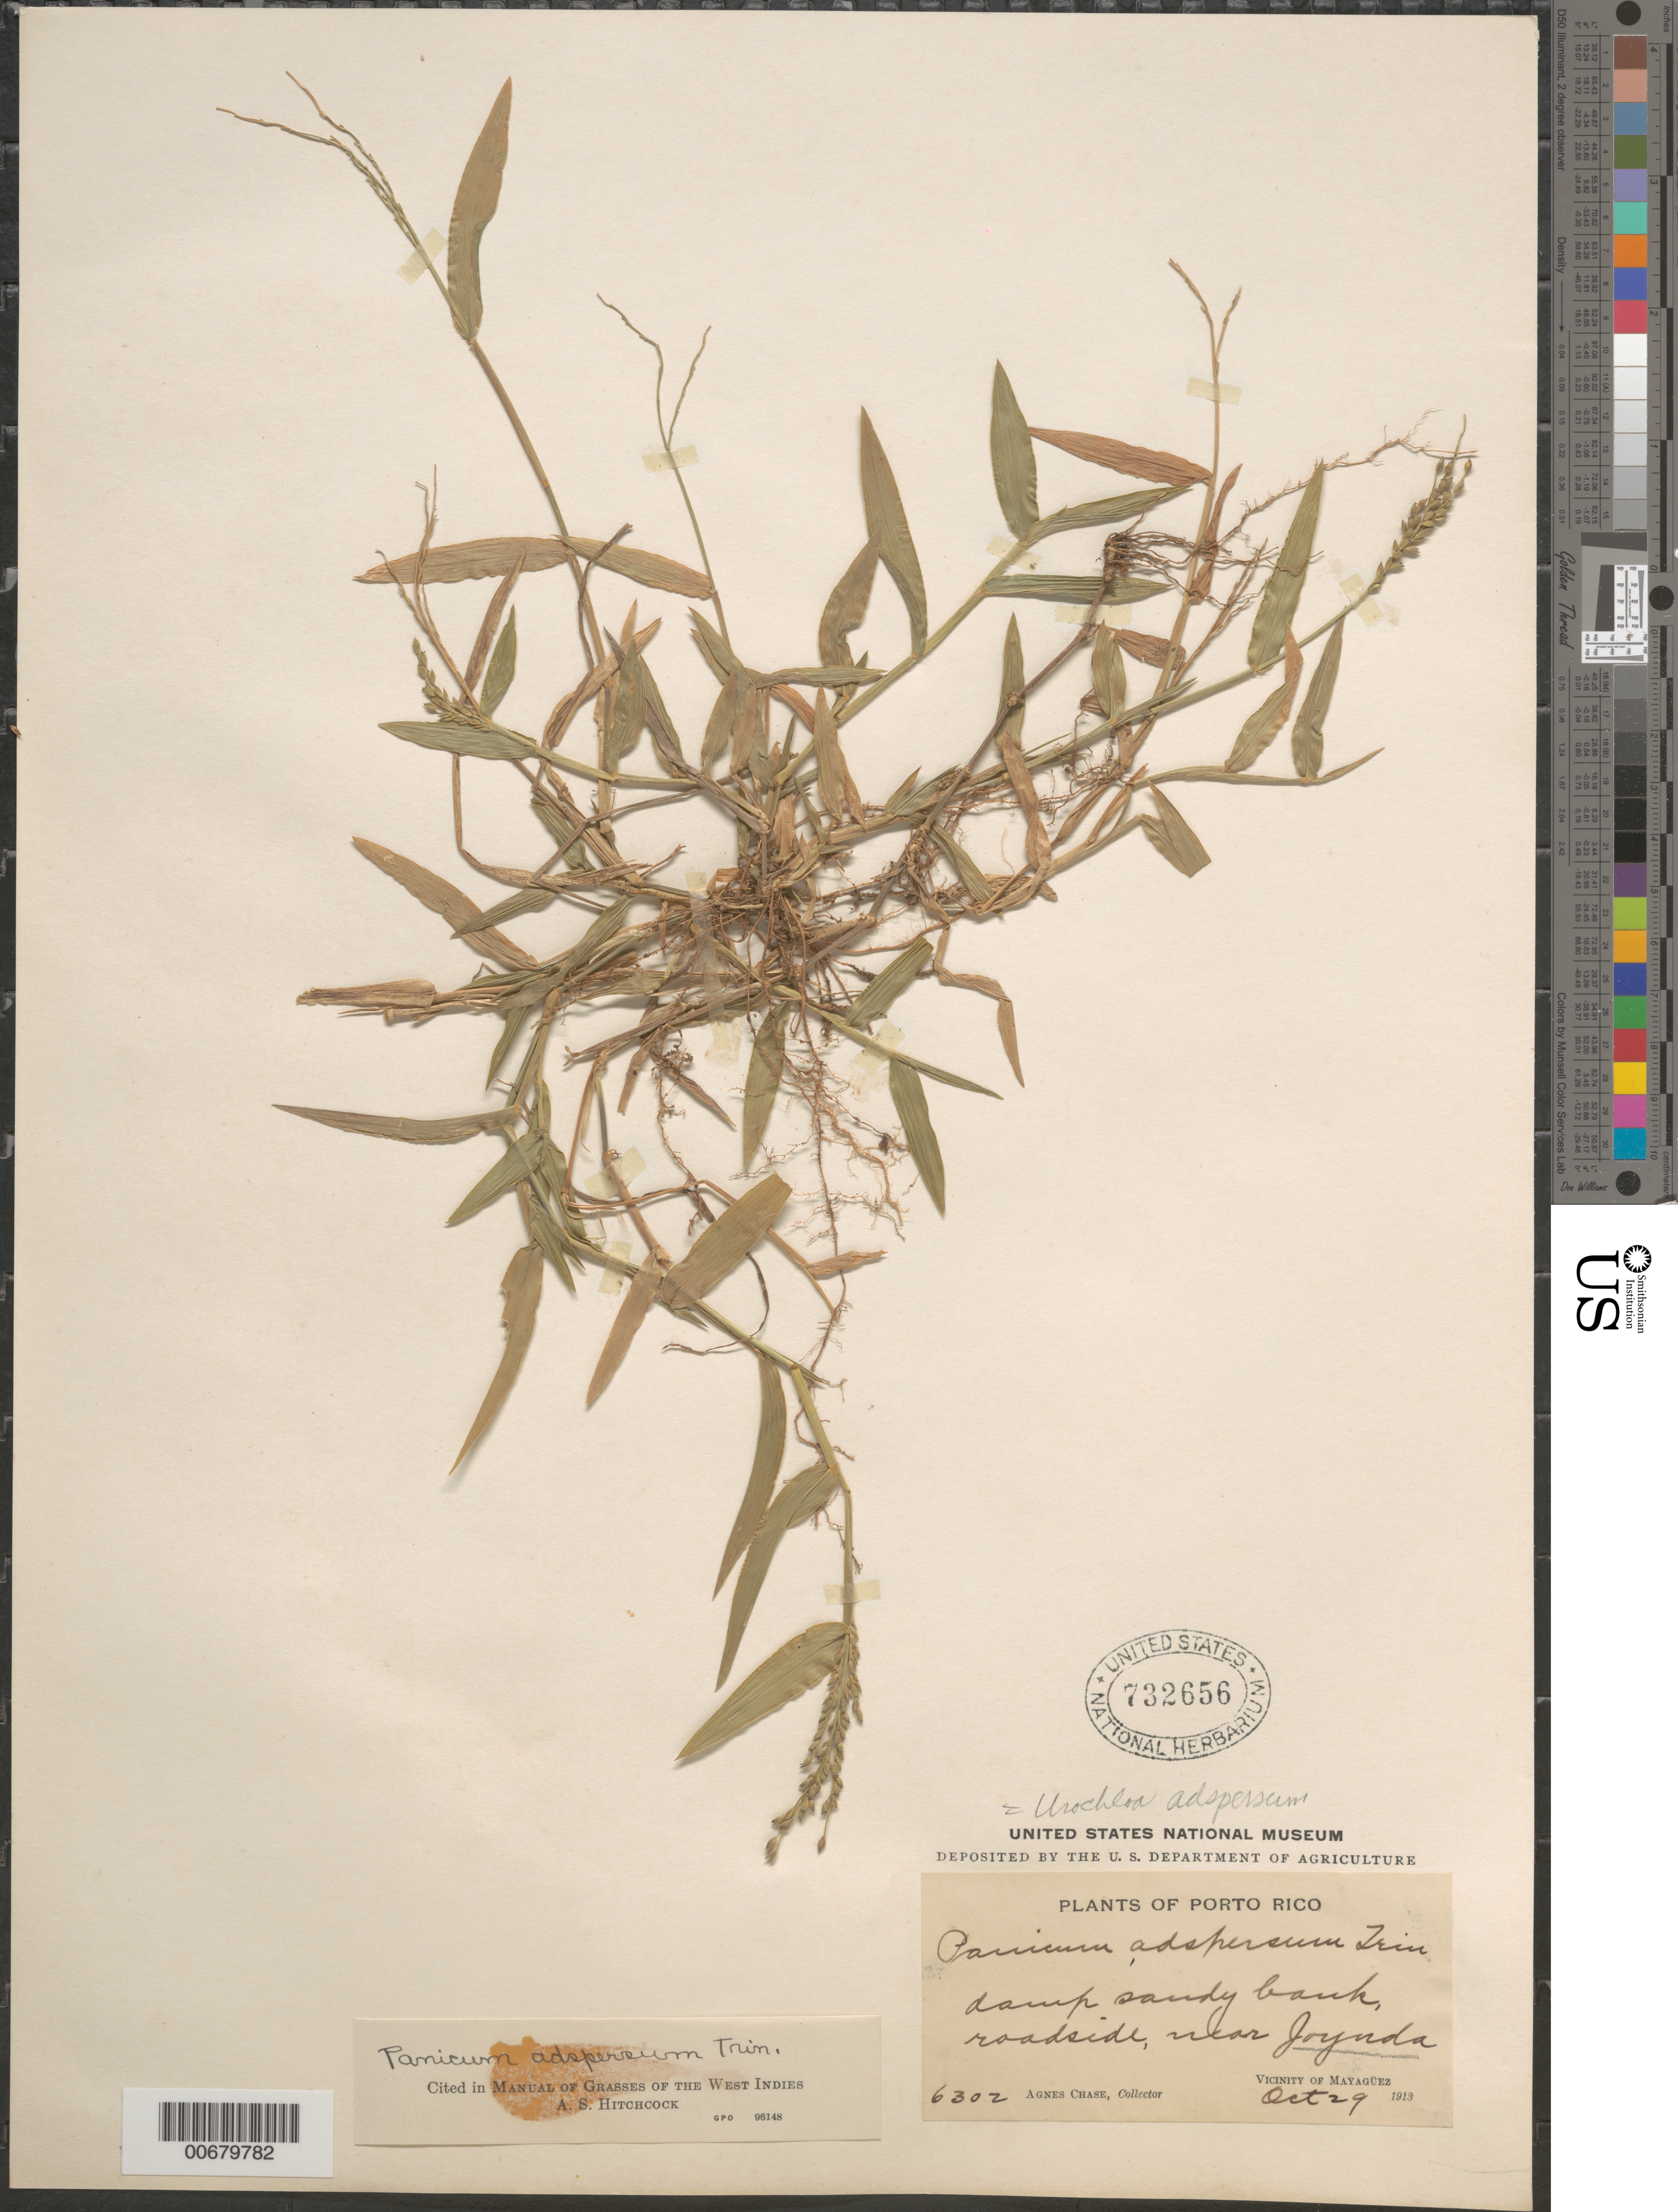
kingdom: Plantae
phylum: Tracheophyta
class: Liliopsida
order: Poales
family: Poaceae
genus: Urochloa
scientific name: Urochloa adspersa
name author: (Trin.) R.D. Webster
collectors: A. Chase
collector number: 6302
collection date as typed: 29 Oct 1913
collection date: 1913-10-29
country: Puerto Rico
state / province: Mayagüez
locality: Joyuda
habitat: Damp sandy bank, roadside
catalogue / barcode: US 732656